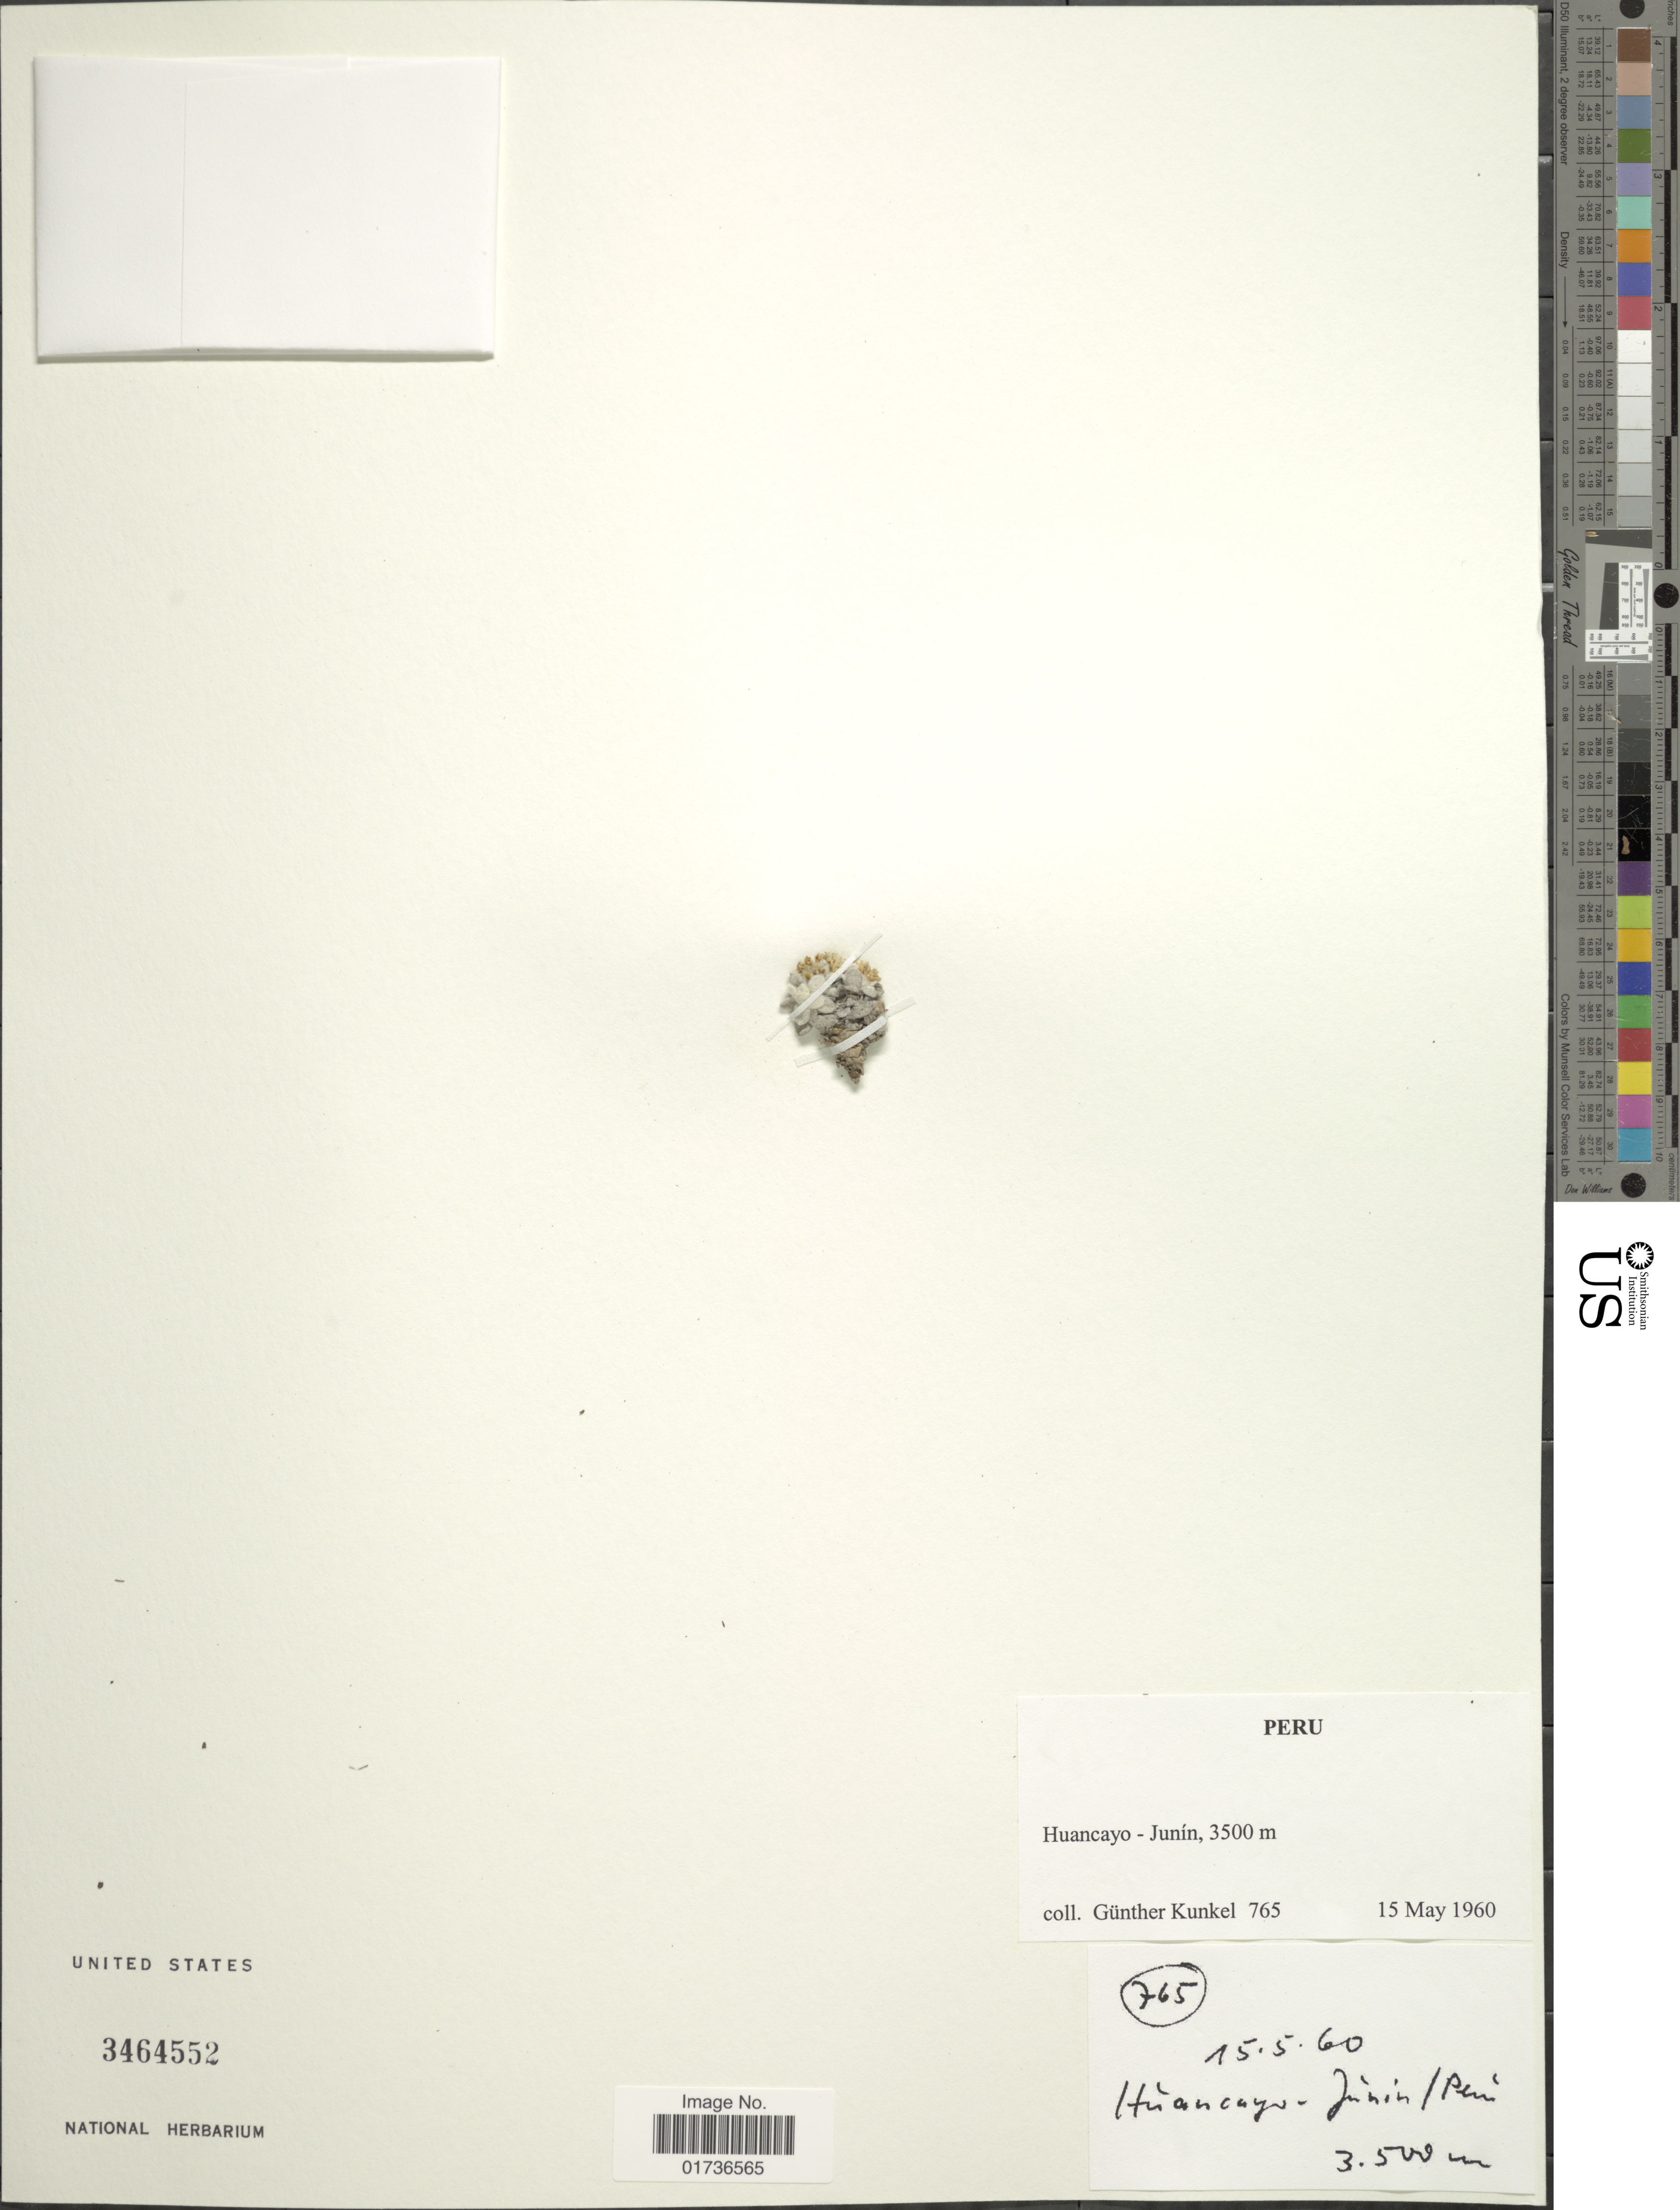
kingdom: Plantae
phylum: Tracheophyta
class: Magnoliopsida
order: Asterales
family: Asteraceae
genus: Belloa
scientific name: Belloa schultzii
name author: (Wedd.) Cabrera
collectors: G. Kunkel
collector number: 765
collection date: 1960-05-15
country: Peru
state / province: Junín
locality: Huancayo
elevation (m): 3500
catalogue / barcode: US 3464552